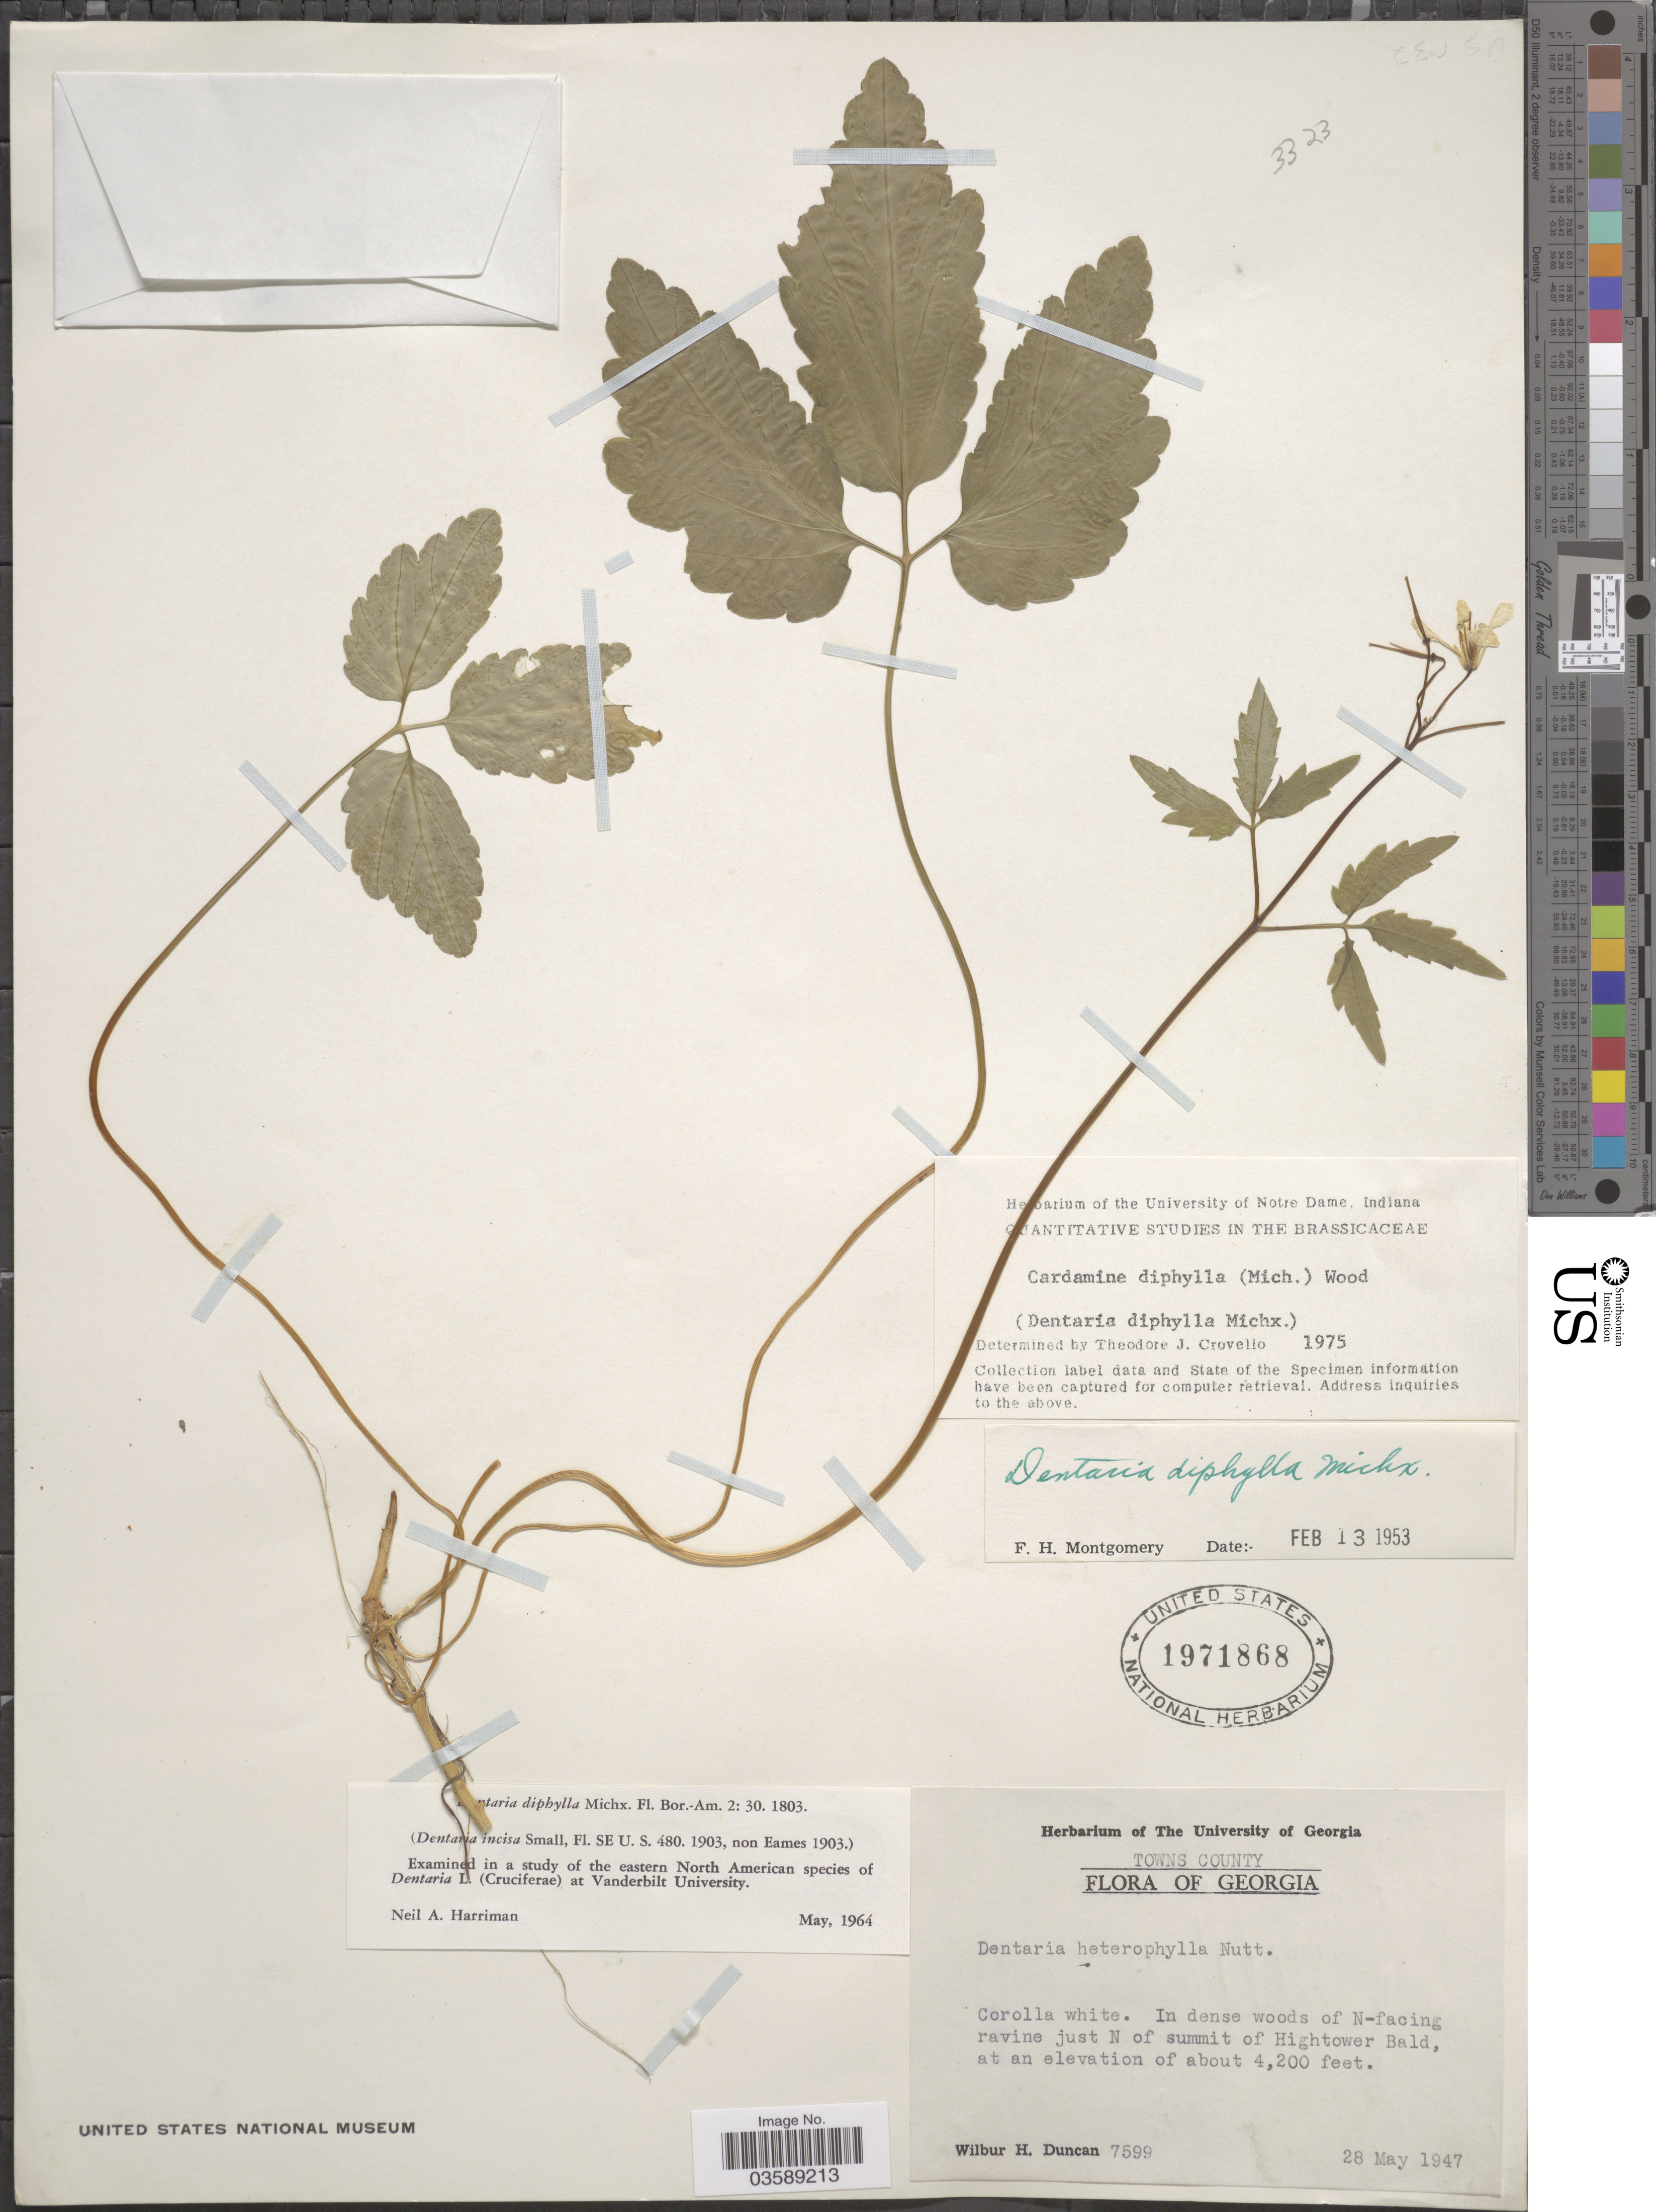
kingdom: Plantae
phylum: Tracheophyta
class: Magnoliopsida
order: Brassicales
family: Brassicaceae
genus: Cardamine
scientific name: Cardamine diphylla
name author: (Michx.) Alph. Wood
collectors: W. H. Duncan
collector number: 7599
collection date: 1947-05-28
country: United States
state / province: Georgia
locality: Towns County. In dense woods of N-facing ravine just N of summit of Hightower Bald.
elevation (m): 1280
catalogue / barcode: US 1971868